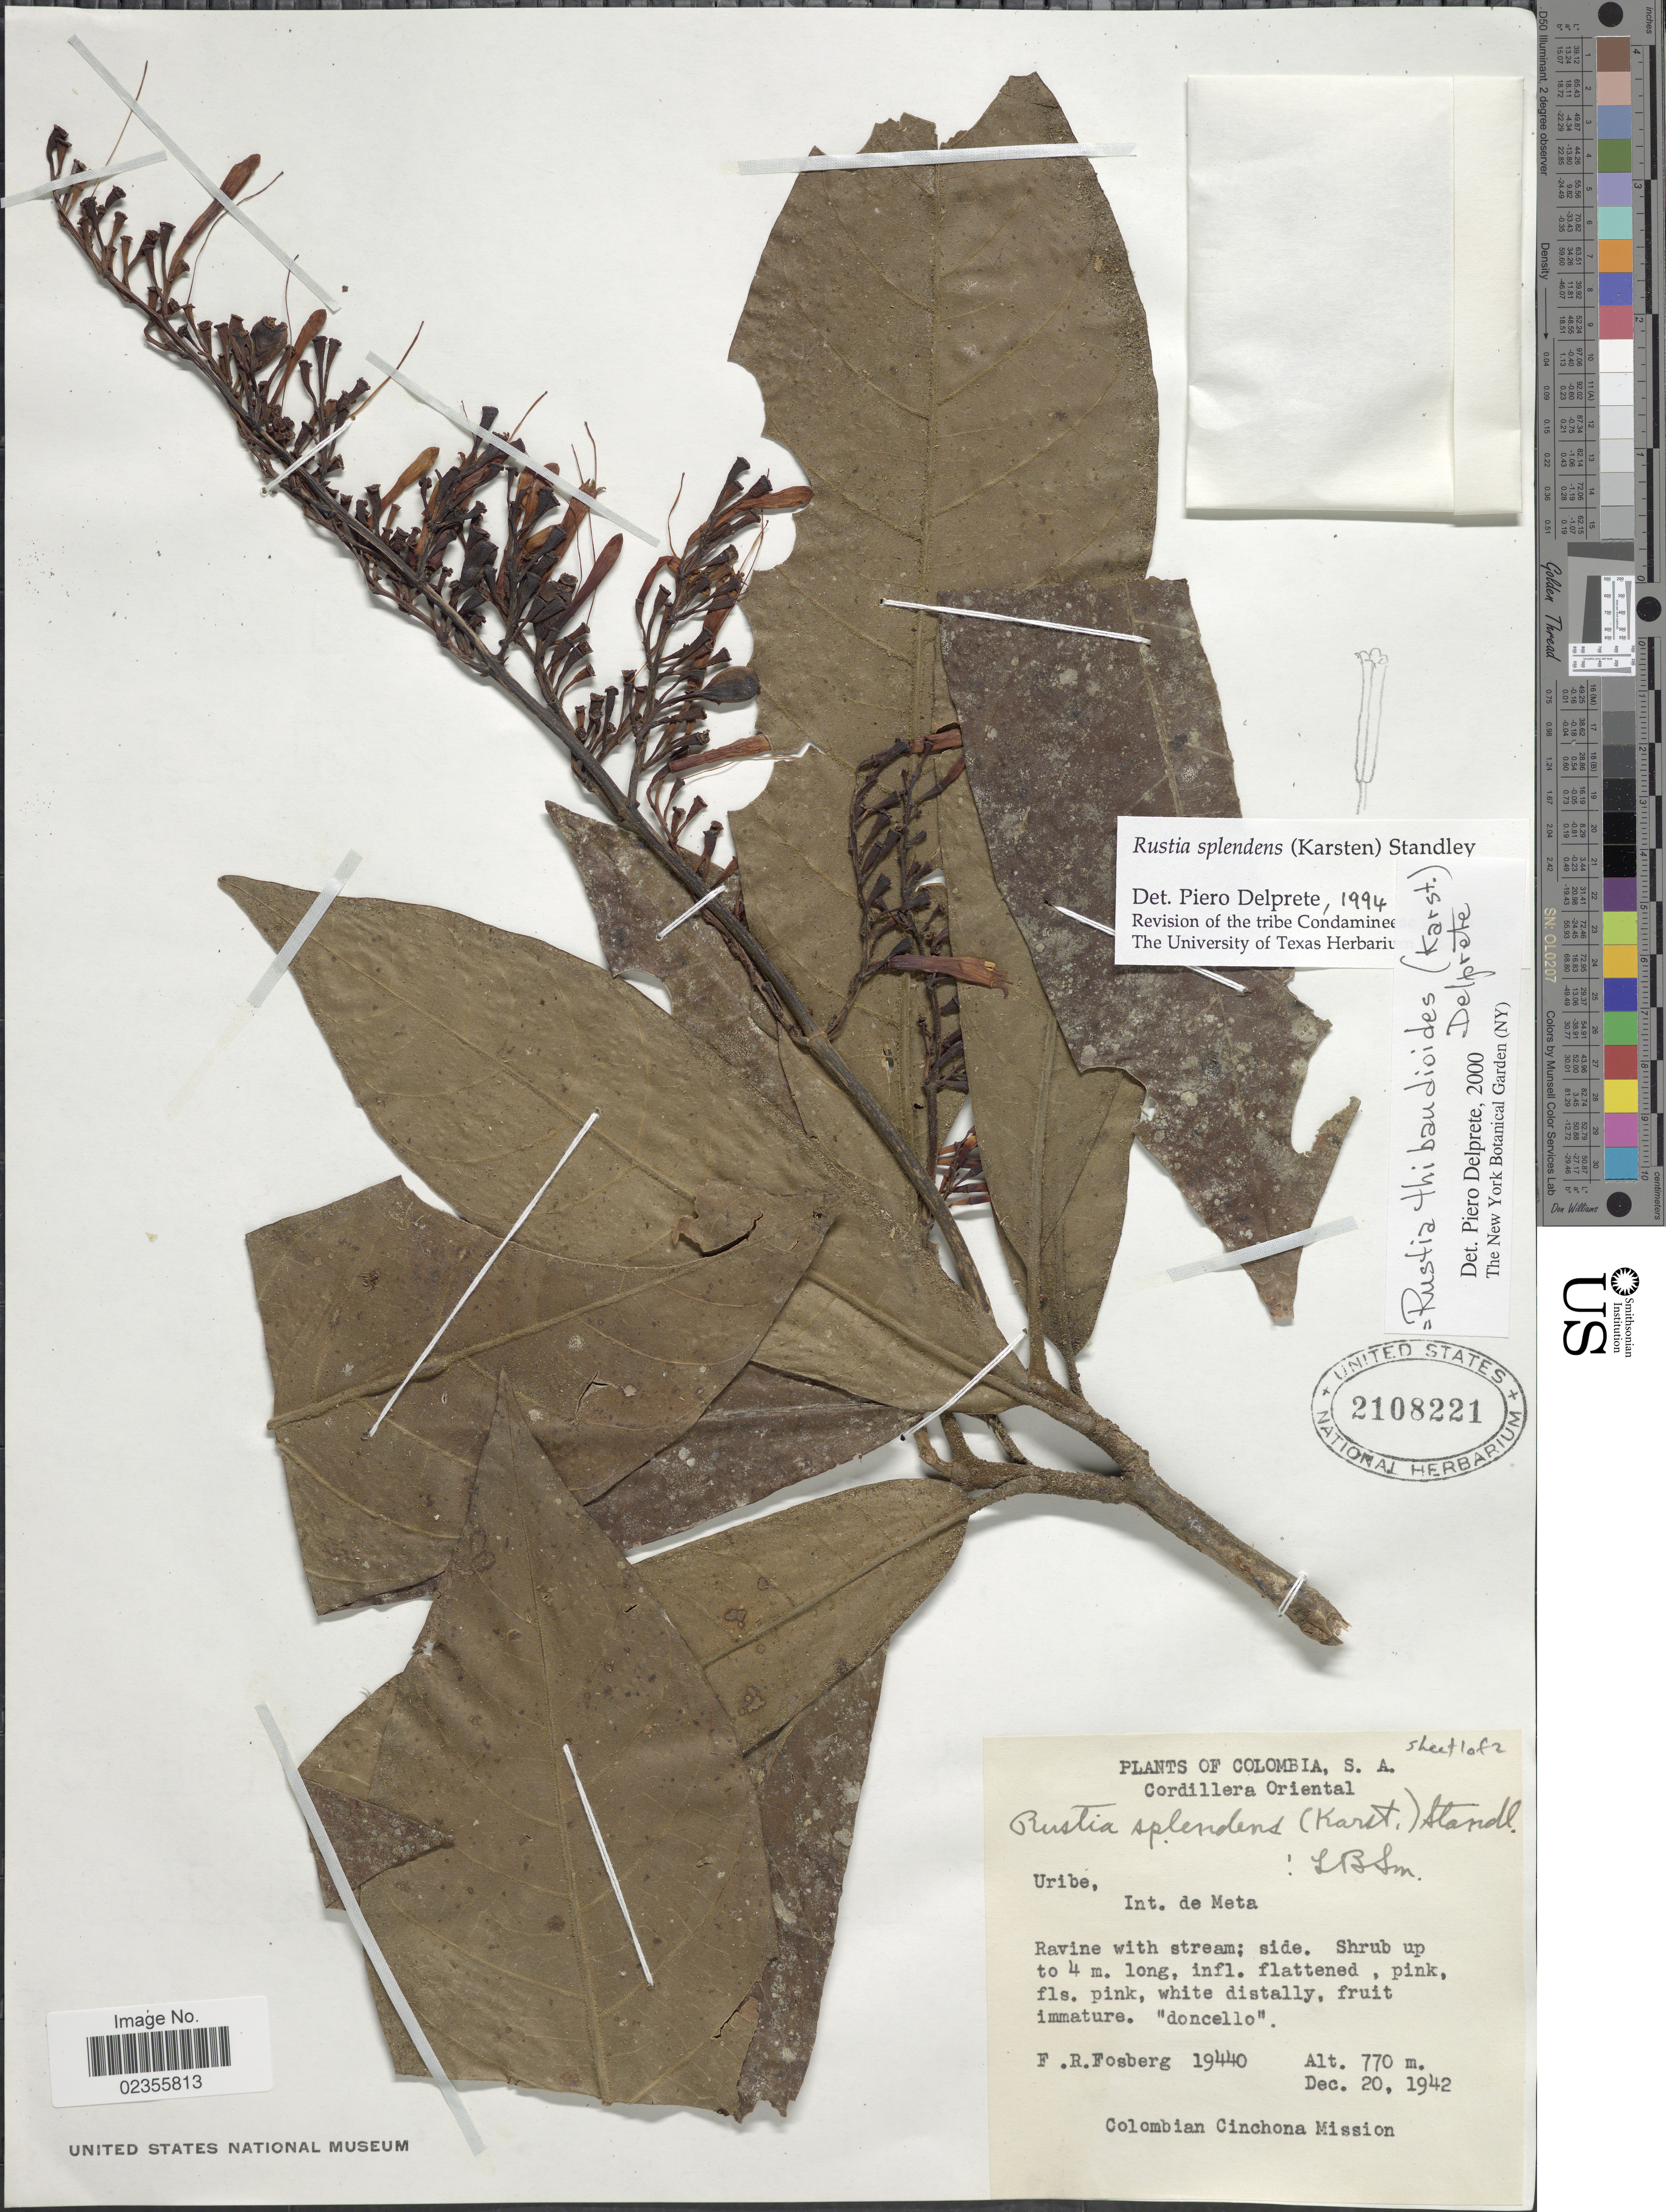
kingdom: Plantae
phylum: Tracheophyta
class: Magnoliopsida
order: Gentianales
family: Rubiaceae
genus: Rustia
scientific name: Rustia thibaudioides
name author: (H. Karst.) Delprete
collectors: F. R. Fosberg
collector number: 19440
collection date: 1942-12-20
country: Colombia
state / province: Meta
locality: Cordillera Oriental, Int. de Meta, ravine with stream.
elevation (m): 770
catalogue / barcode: US 2108221